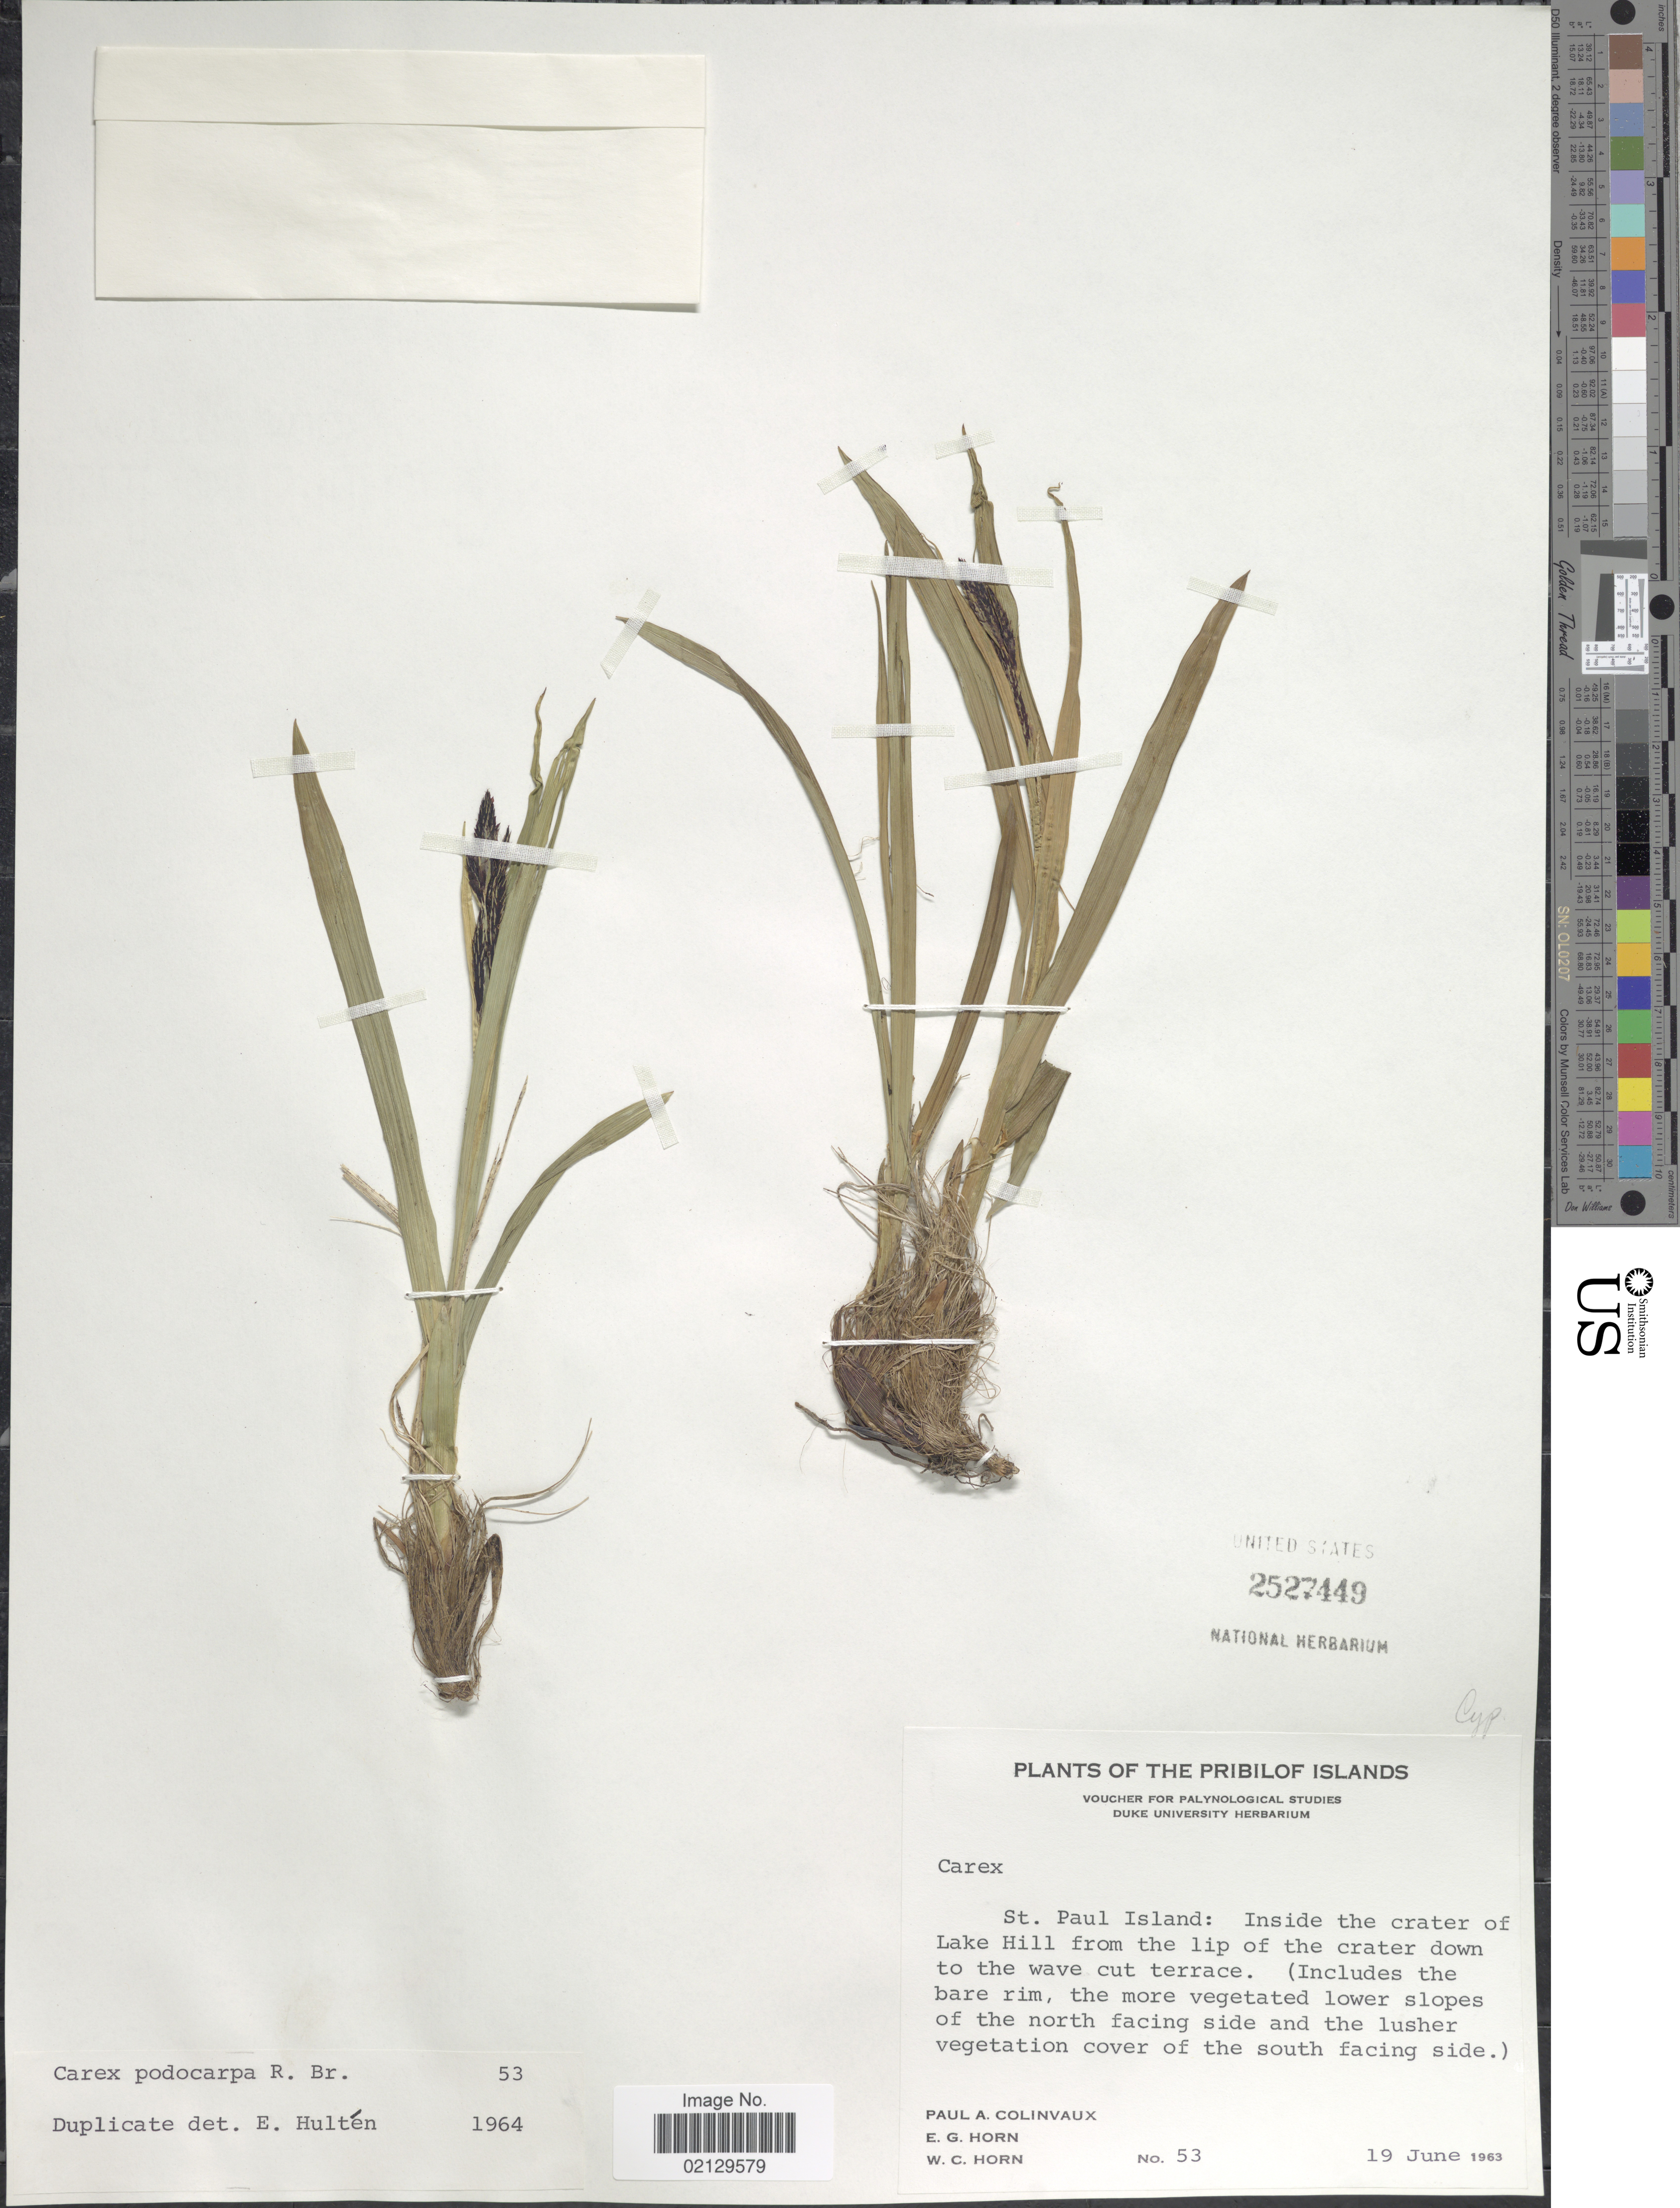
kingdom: Plantae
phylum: Tracheophyta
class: Liliopsida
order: Poales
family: Cyperaceae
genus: Carex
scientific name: Carex podocarpa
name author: R. Br.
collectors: P. Colinvaux, E. Horn & W. Horn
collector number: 53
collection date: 1963-06-16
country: United States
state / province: Alaska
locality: Pribilof Islands. St. Paul Island: Inside the crater of Lake Hill from the lip of the crater down to the wave cut terrace.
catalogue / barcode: US 2527449